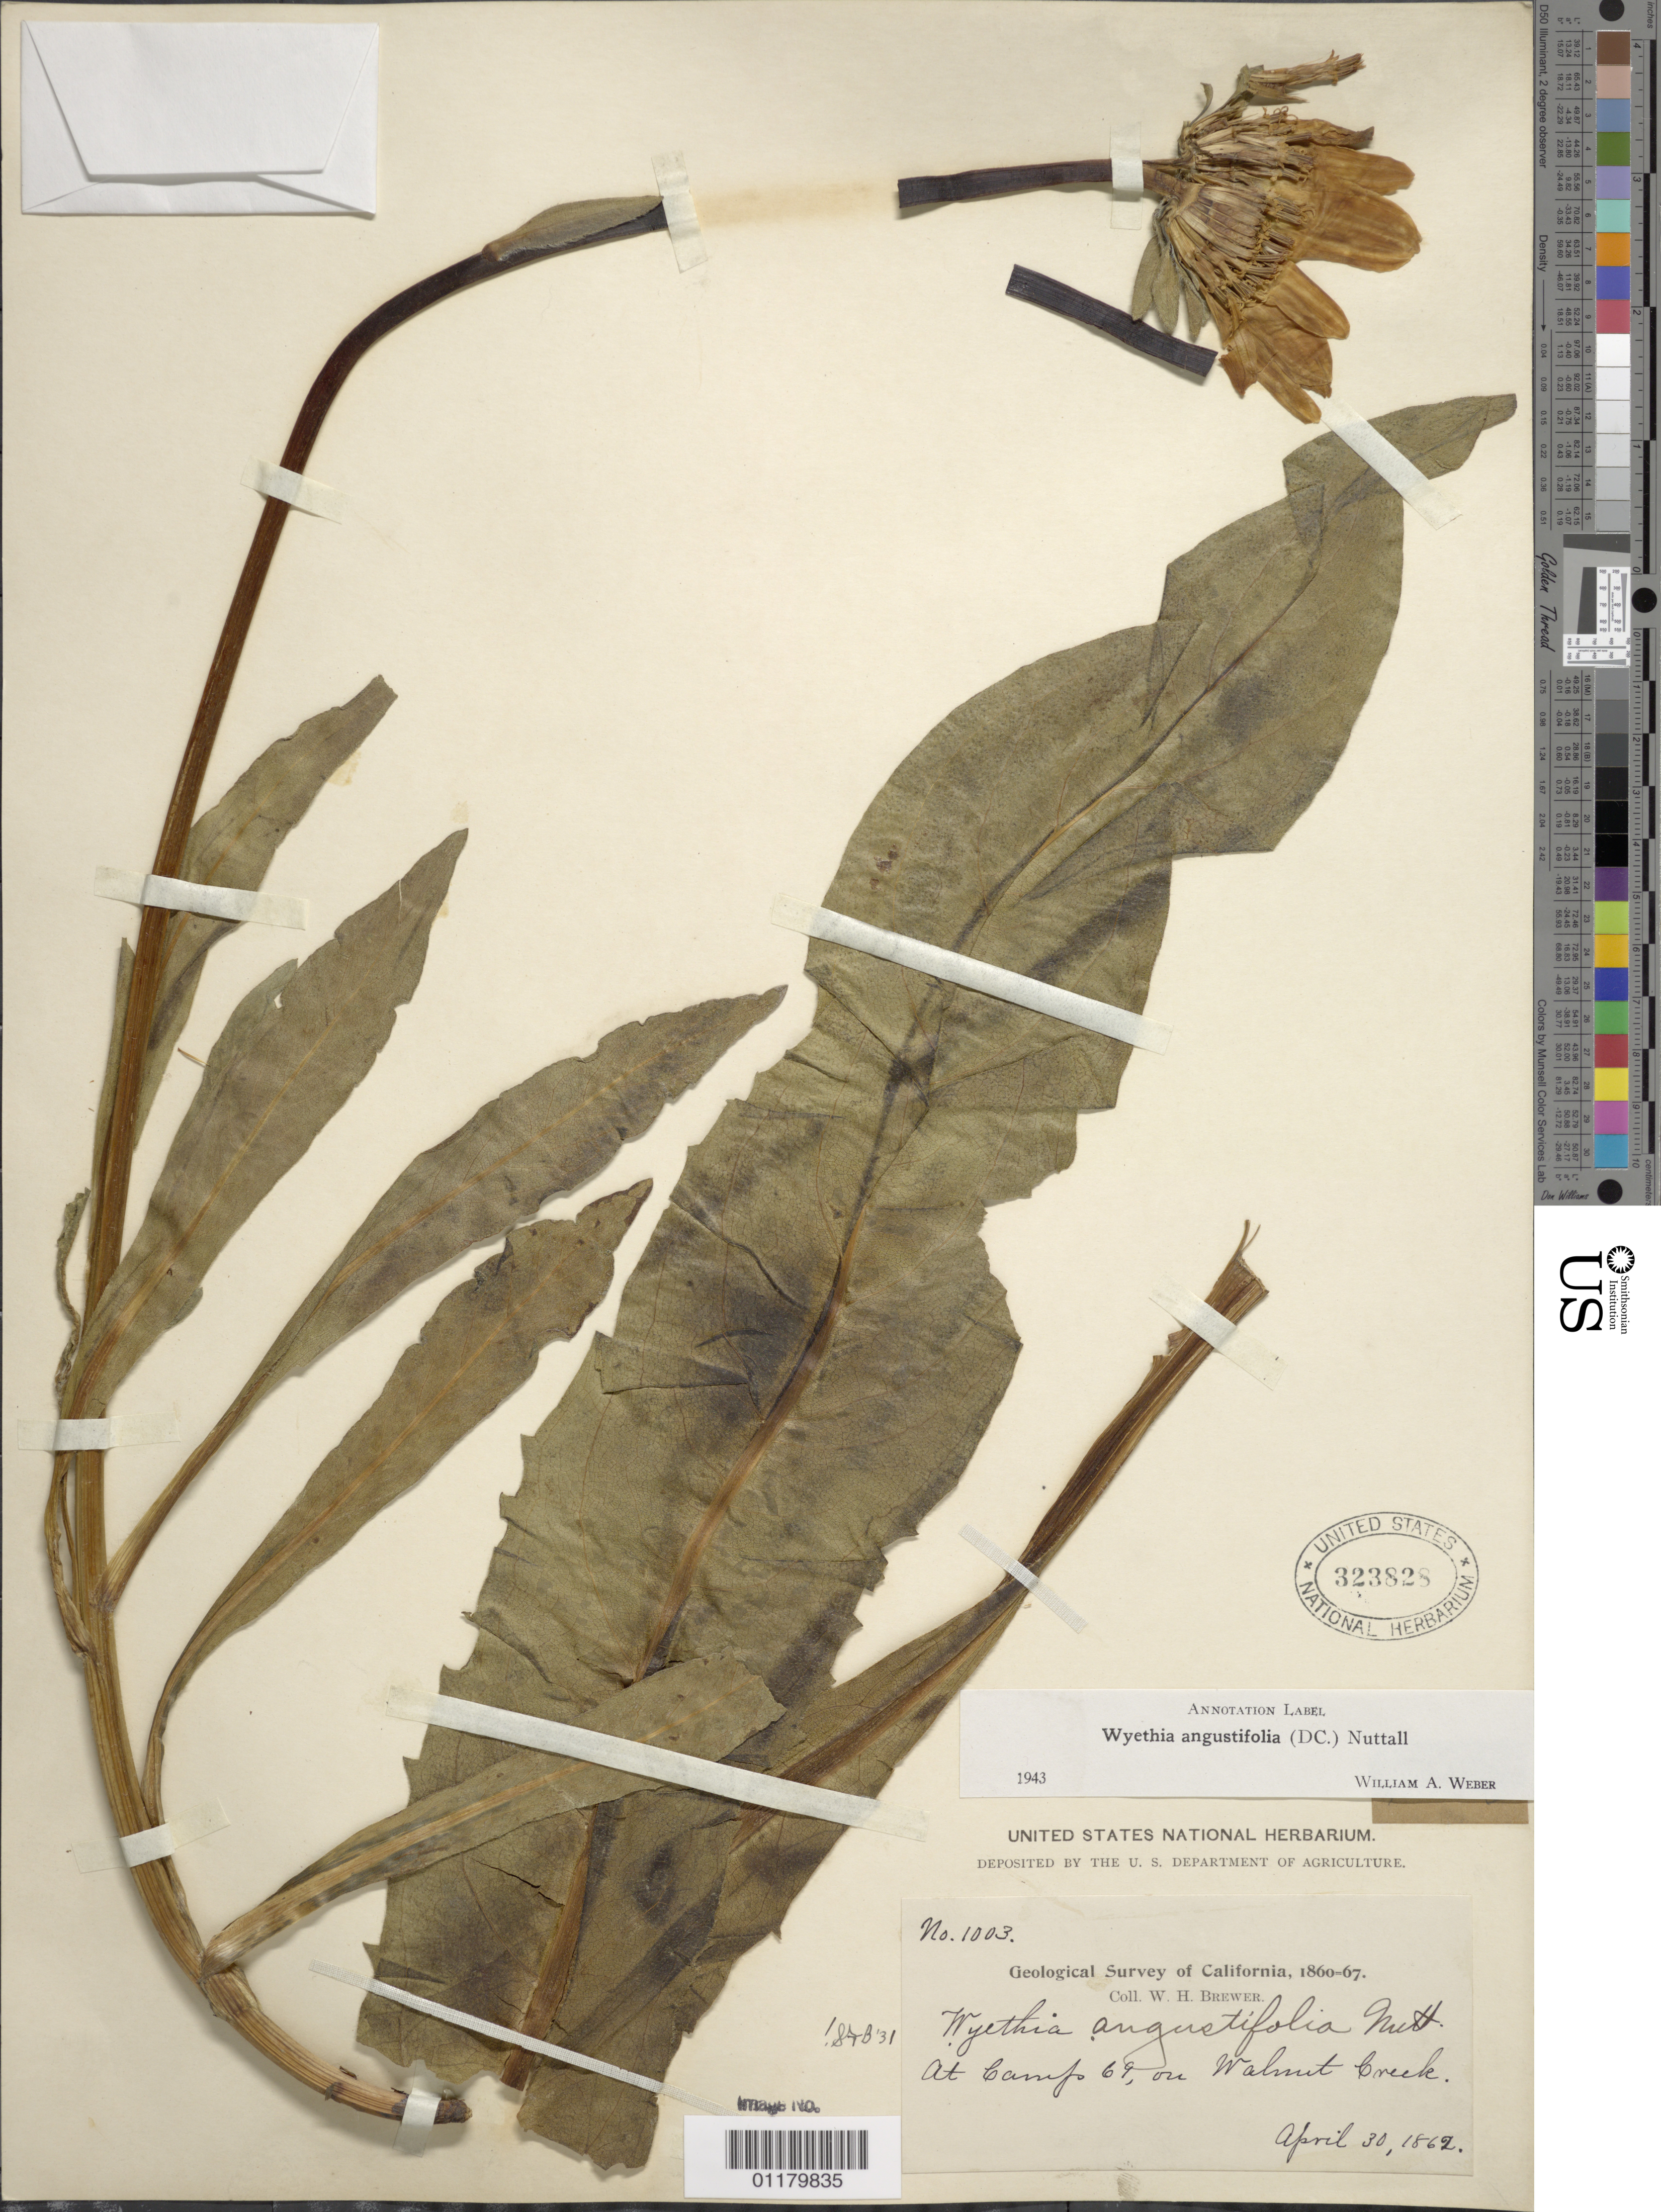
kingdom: Plantae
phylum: Tracheophyta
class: Magnoliopsida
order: Asterales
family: Asteraceae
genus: Wyethia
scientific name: Wyethia angustifolia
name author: (DC.) Nutt.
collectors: W. H. Brewer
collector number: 1003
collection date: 1862-04-30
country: United States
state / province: California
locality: Near Camp 69, on Walnut Creek.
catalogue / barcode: US 323828